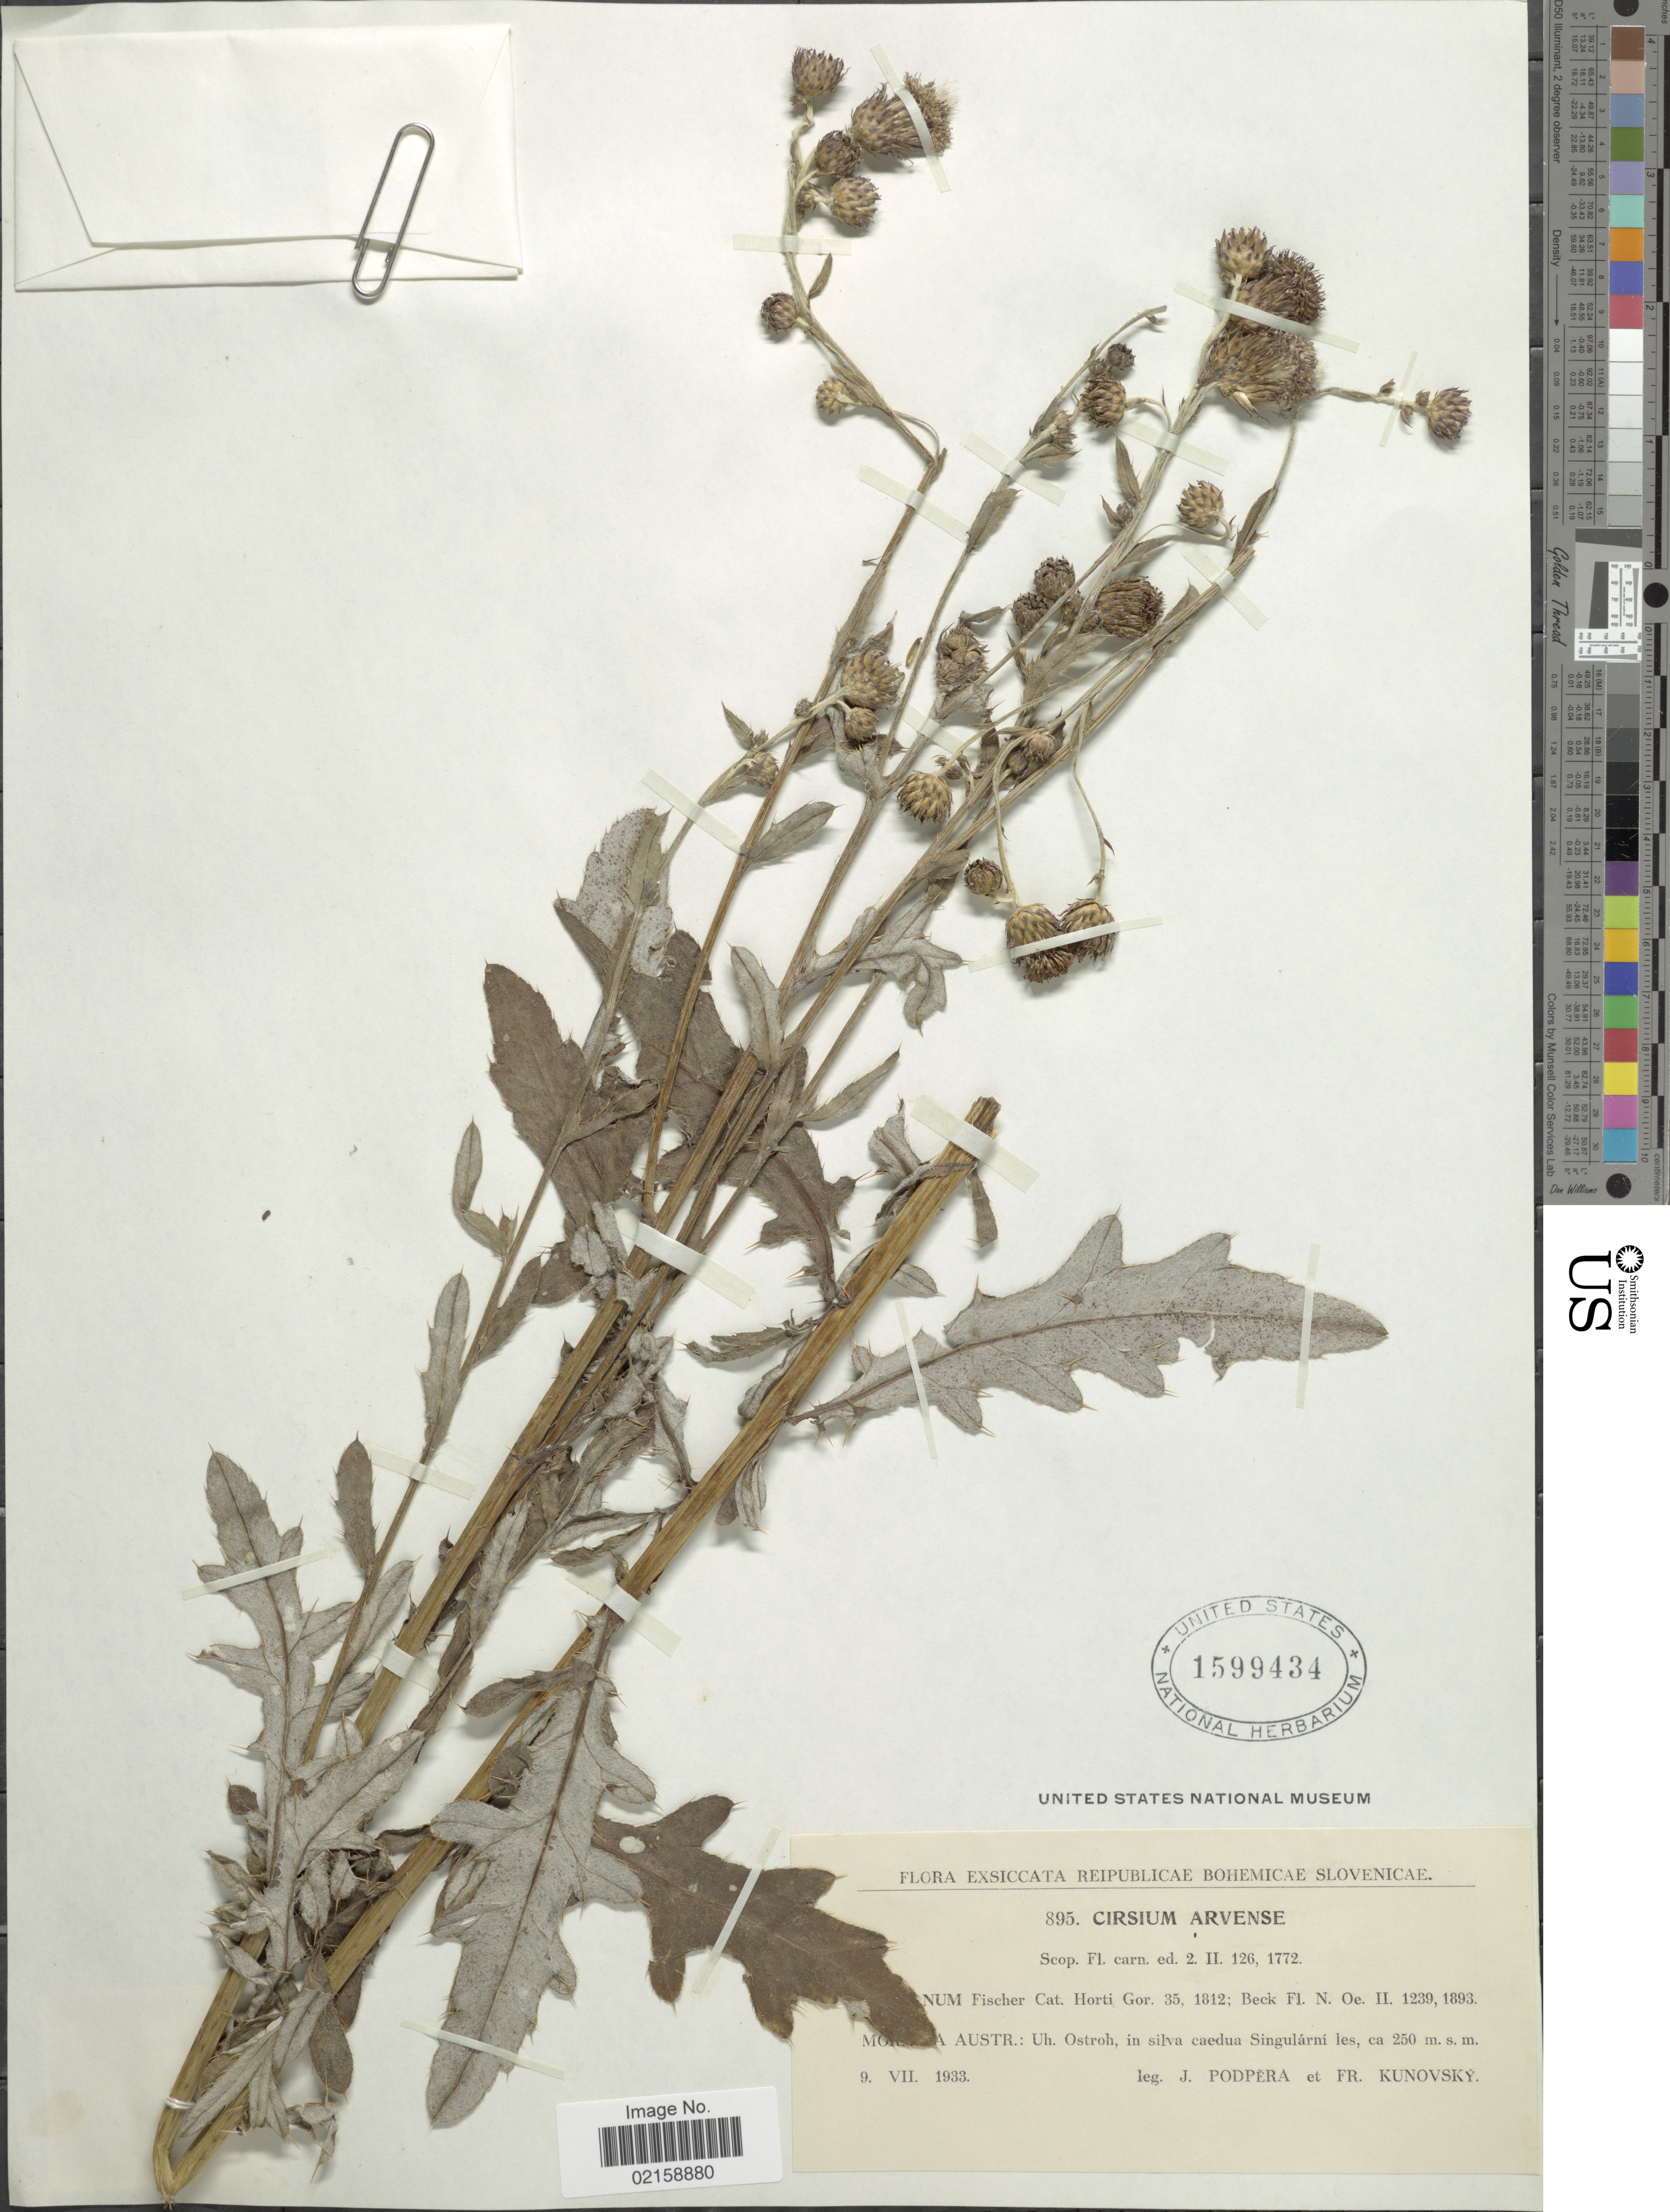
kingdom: Plantae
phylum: Tracheophyta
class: Magnoliopsida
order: Asterales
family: Asteraceae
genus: Cirsium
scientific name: Cirsium arvense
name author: (L.) Scop.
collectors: J. Podpera & F. Kunovsky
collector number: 895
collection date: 1933-07-09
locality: Exsiccata Reipublicae Bohemicae Slovenicae, Moravian Austr.: Uh. Osteroh, in silva caedun Singularni les. [interpreted]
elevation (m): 250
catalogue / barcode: US 1599434